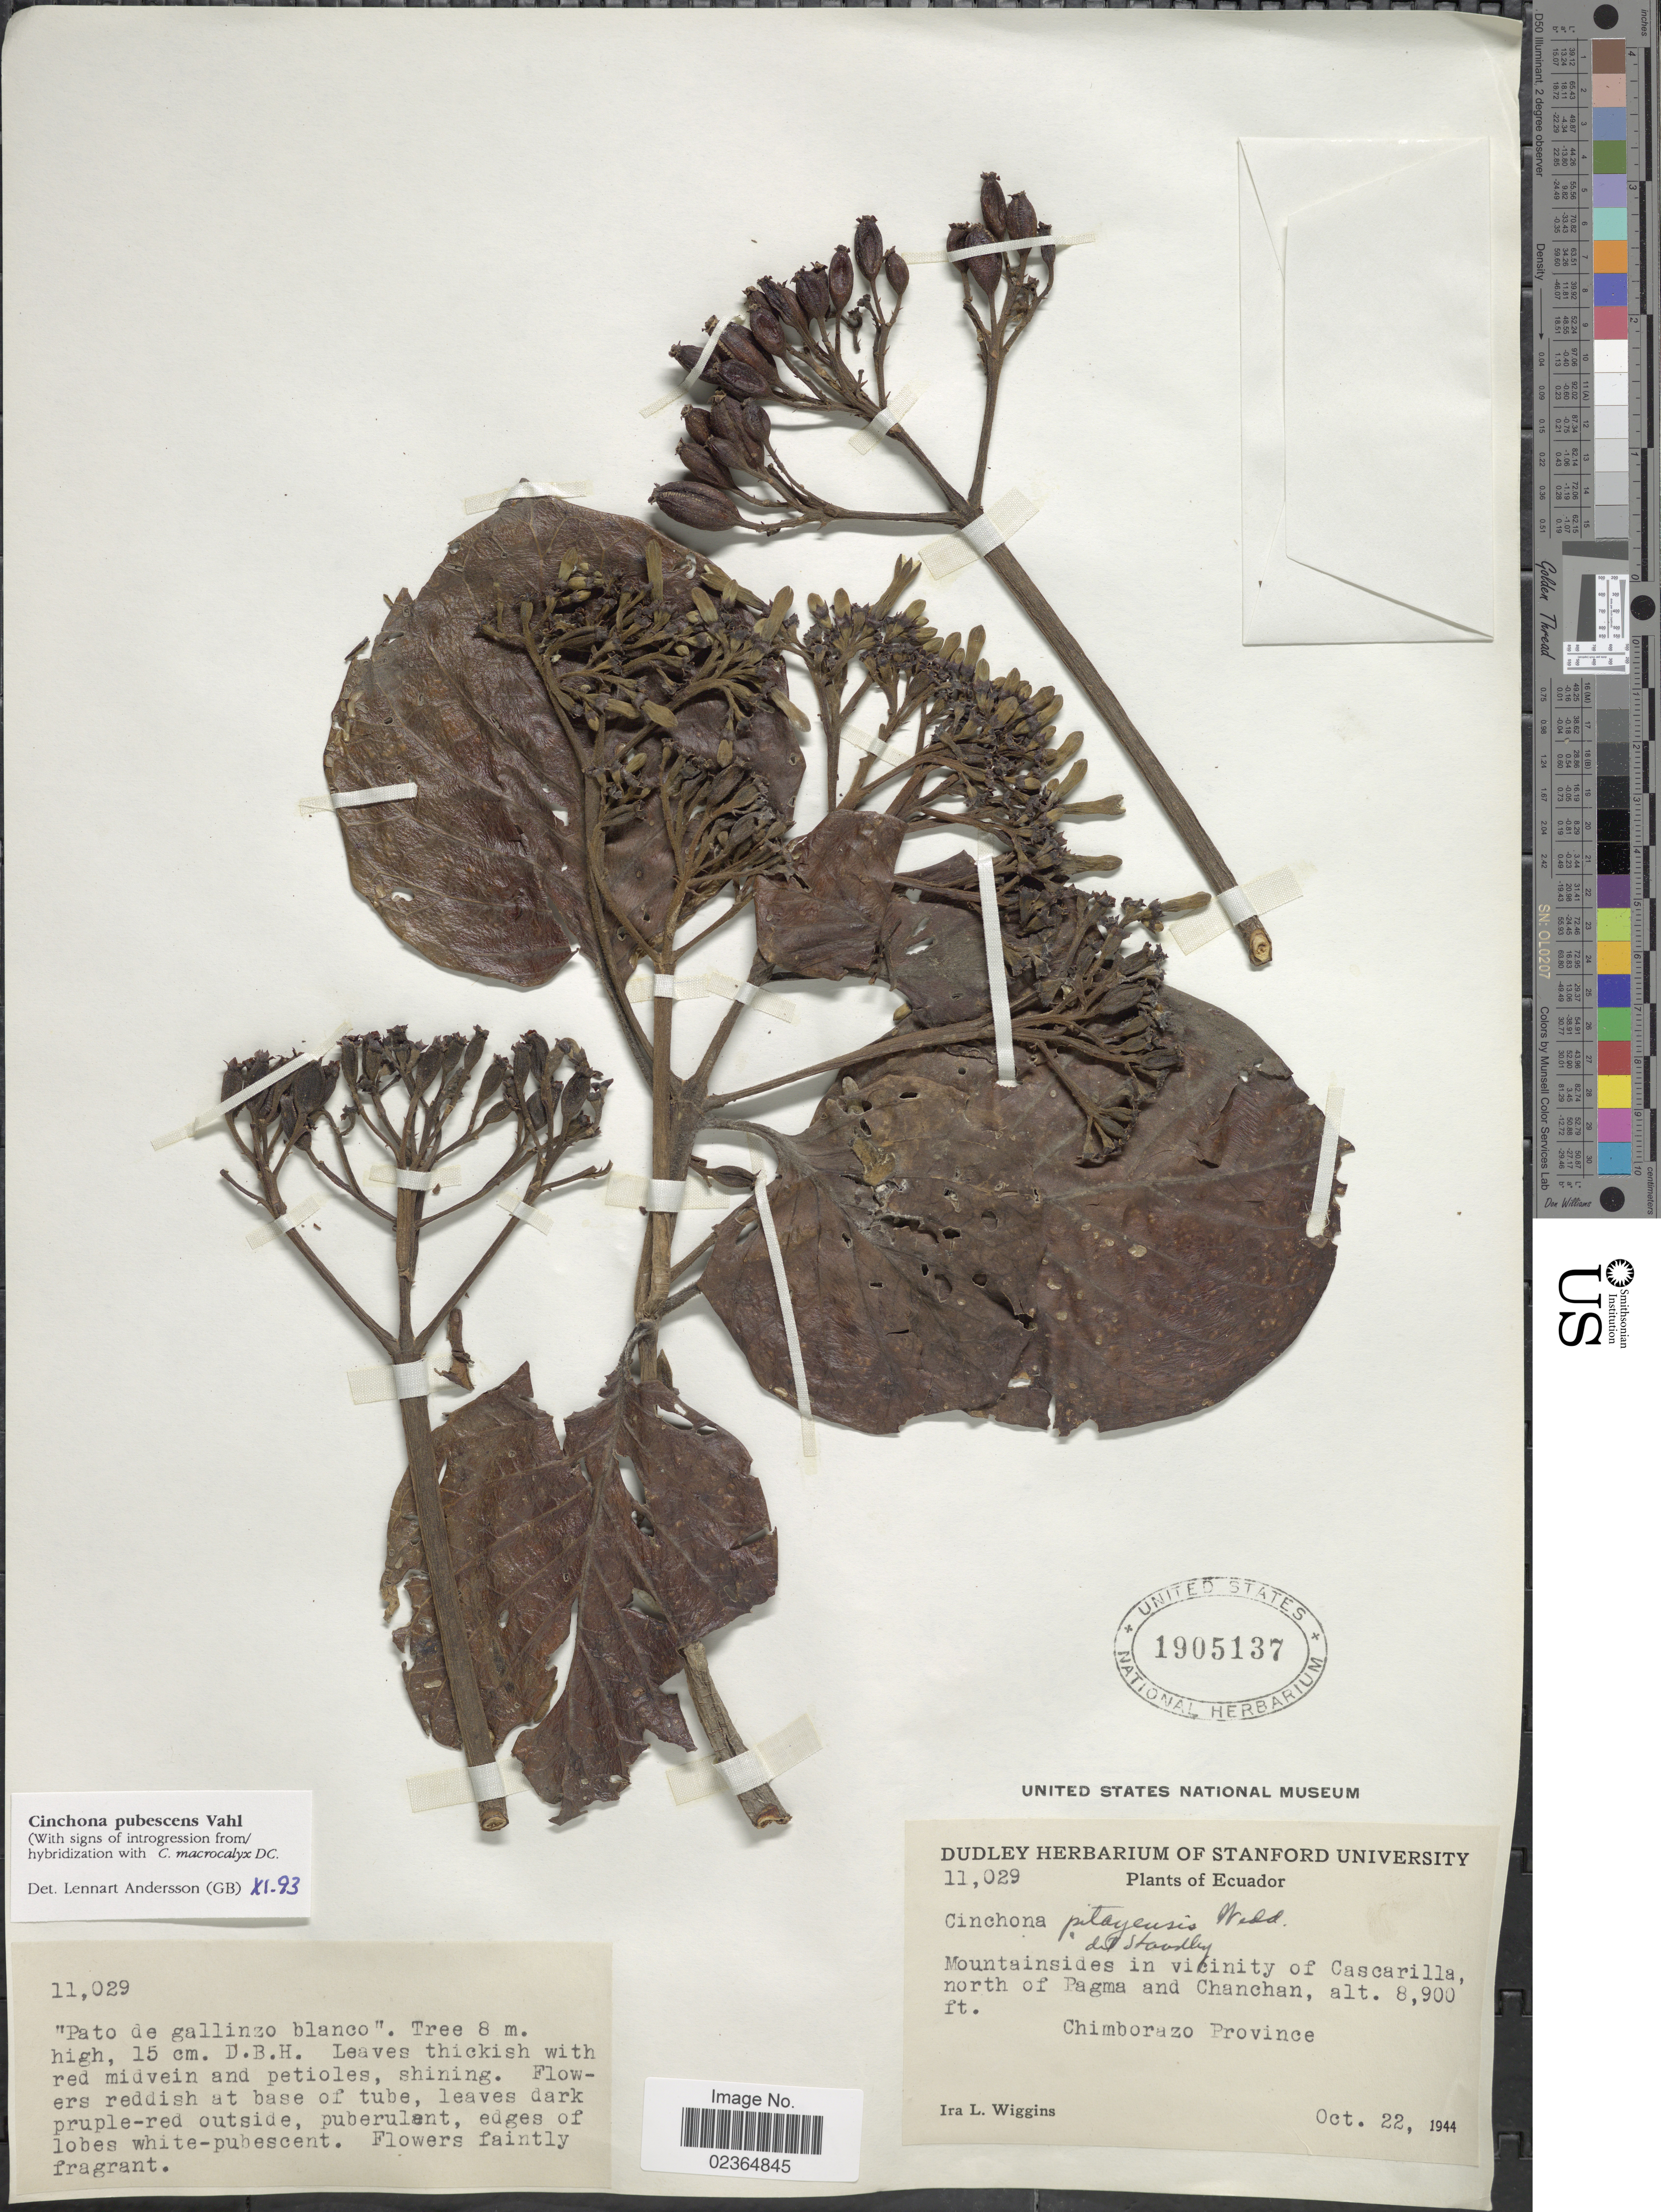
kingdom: Plantae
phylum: Tracheophyta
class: Magnoliopsida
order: Gentianales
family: Rubiaceae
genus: Cinchona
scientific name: Cinchona pubescens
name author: Vahl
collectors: I. L. Wiggins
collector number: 11029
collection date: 1944-10-22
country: Ecuador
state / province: Chimborazo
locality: In vicinity of Cascarilla, north of Pagma and Chanchan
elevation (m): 2713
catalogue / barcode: US 1905137